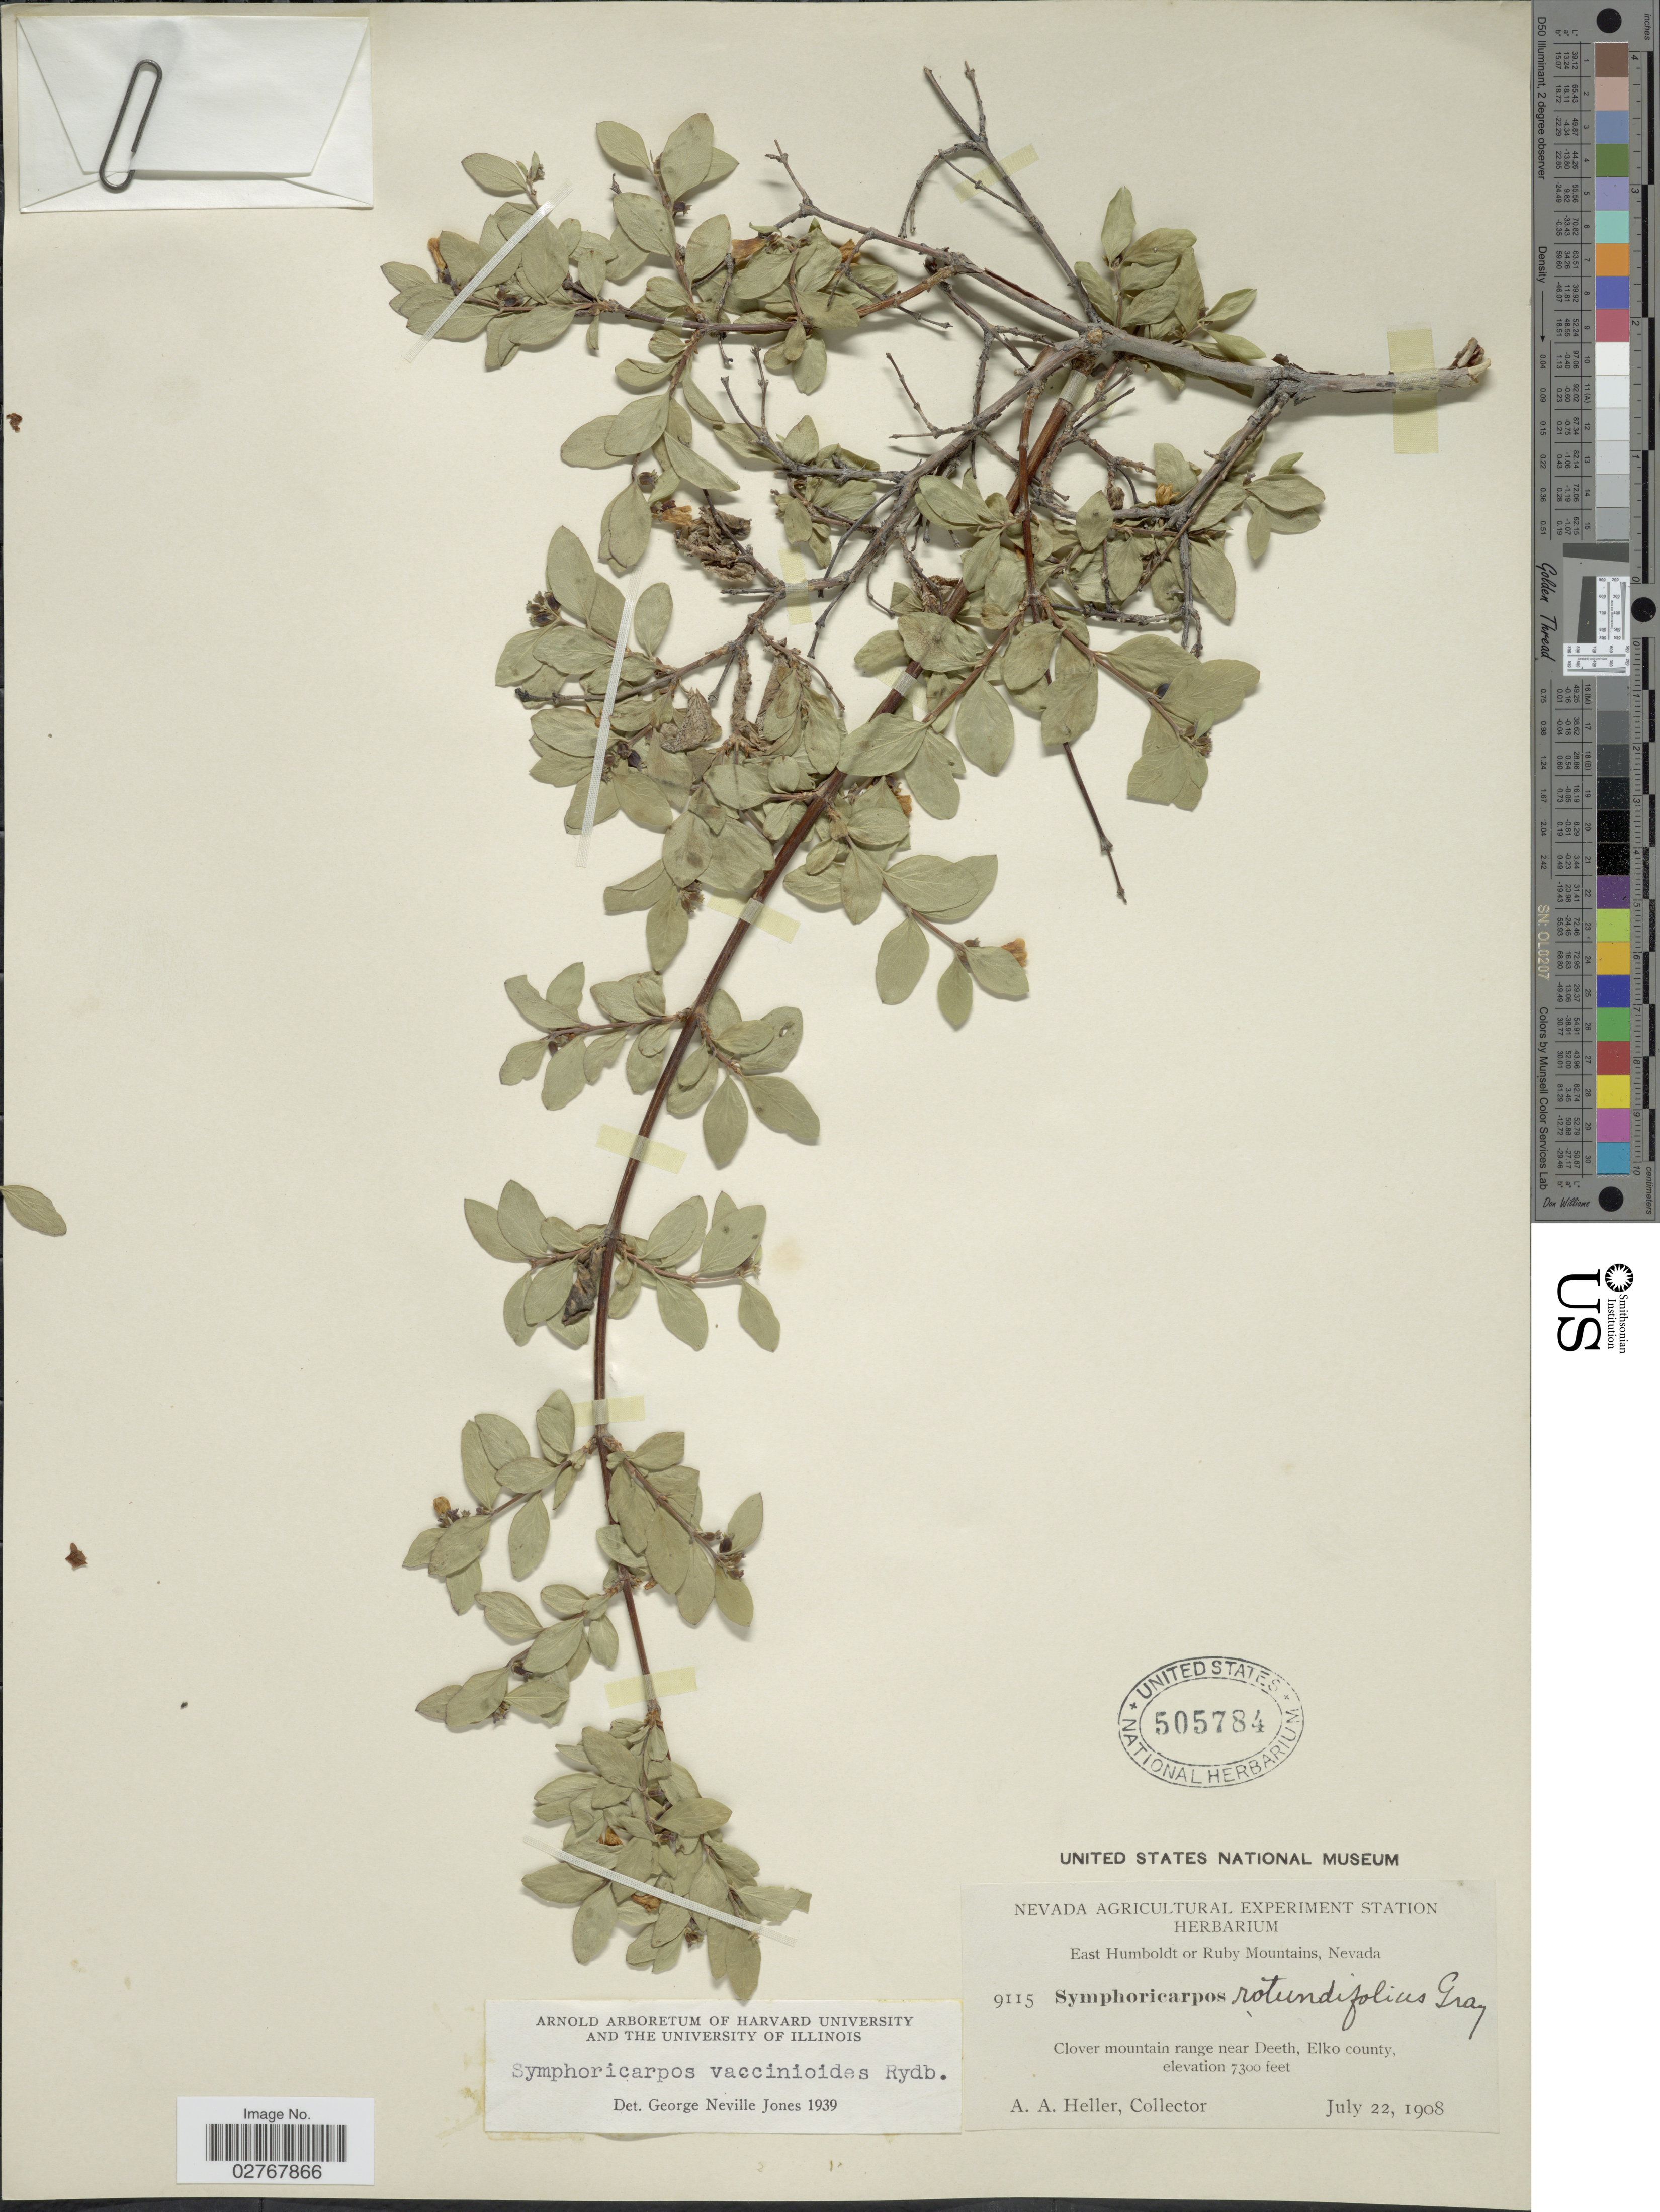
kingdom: Plantae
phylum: Tracheophyta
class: Magnoliopsida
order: Dipsacales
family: Caprifoliaceae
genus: Symphoricarpos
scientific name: Symphoricarpos vaccinioides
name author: Rydb.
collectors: A. A. Heller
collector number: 9115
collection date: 1908-07-22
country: United States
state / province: Nevada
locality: East Humboldt or Ruby Mountains, Clover mountain range near Deeth, Elko county.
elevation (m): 2225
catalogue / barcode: US 505784